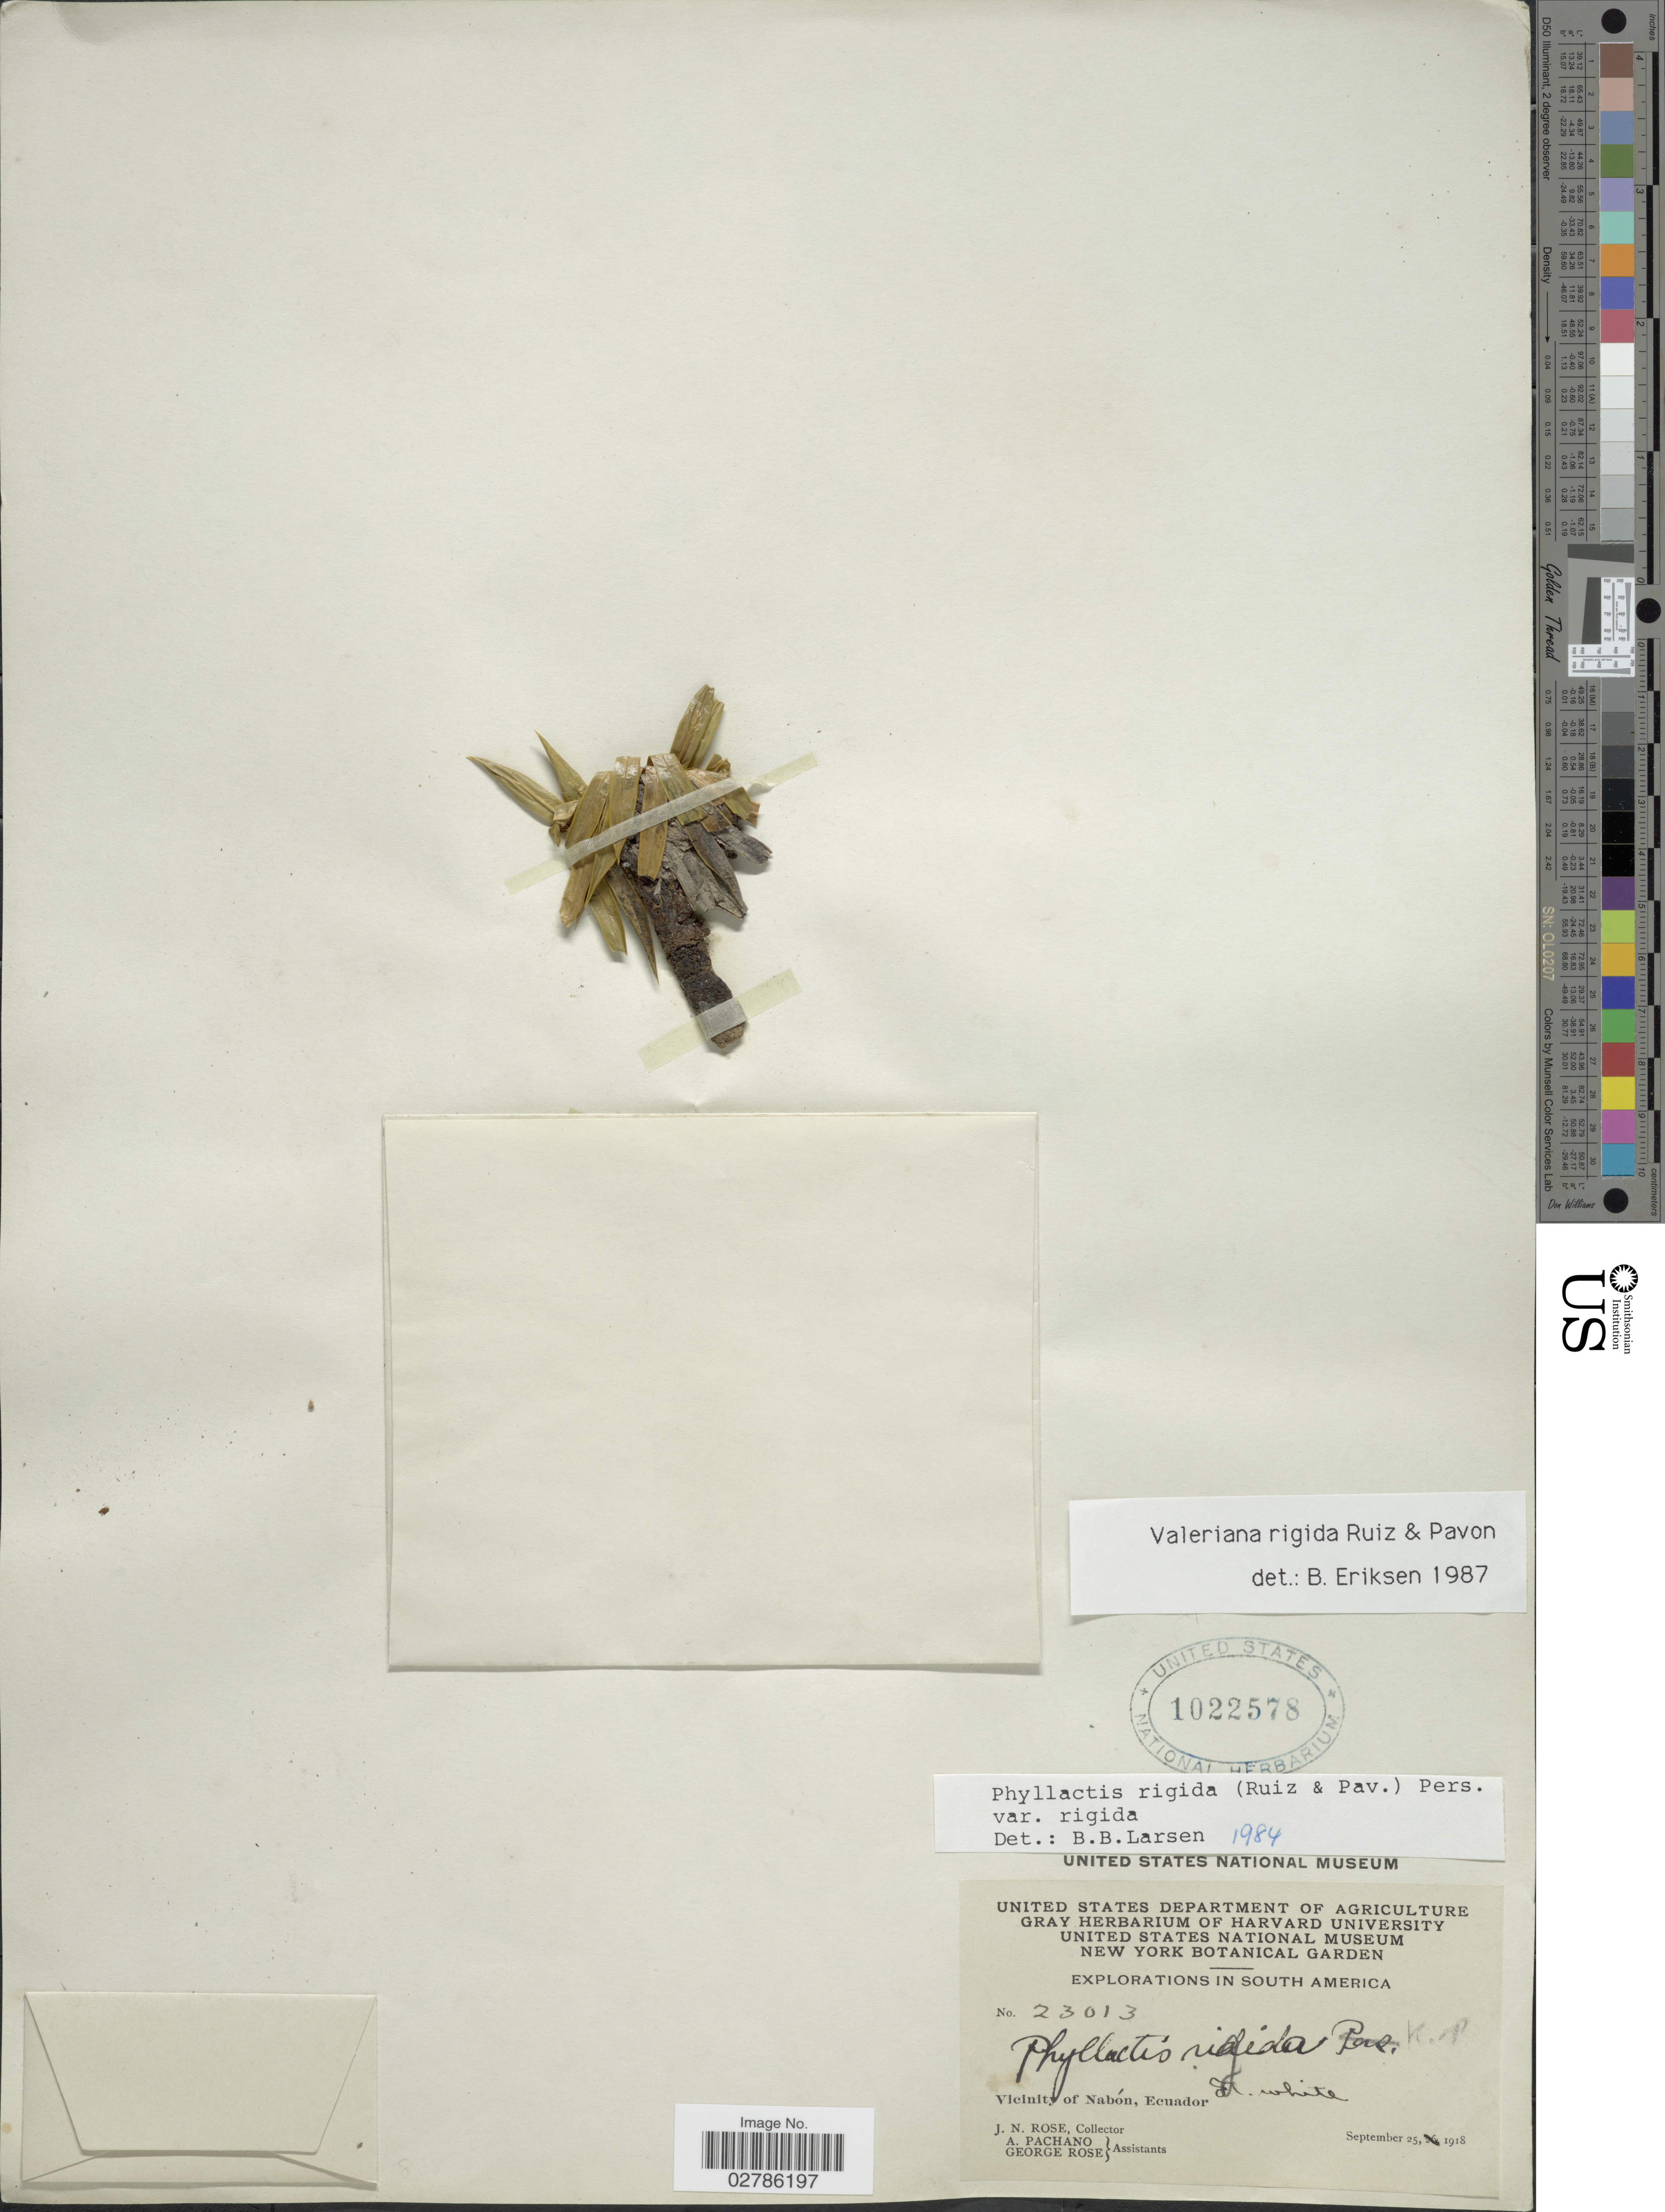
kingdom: Plantae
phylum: Tracheophyta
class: Magnoliopsida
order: Dipsacales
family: Caprifoliaceae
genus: Phyllactis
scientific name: Phyllactis rigida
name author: (Ruiz & Pav.) Pers.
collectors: J. N. Rose, A. Pachano & G. Rose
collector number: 23013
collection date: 1918-09-25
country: Ecuador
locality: Vicinity of Nabón.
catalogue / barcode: US 1022578